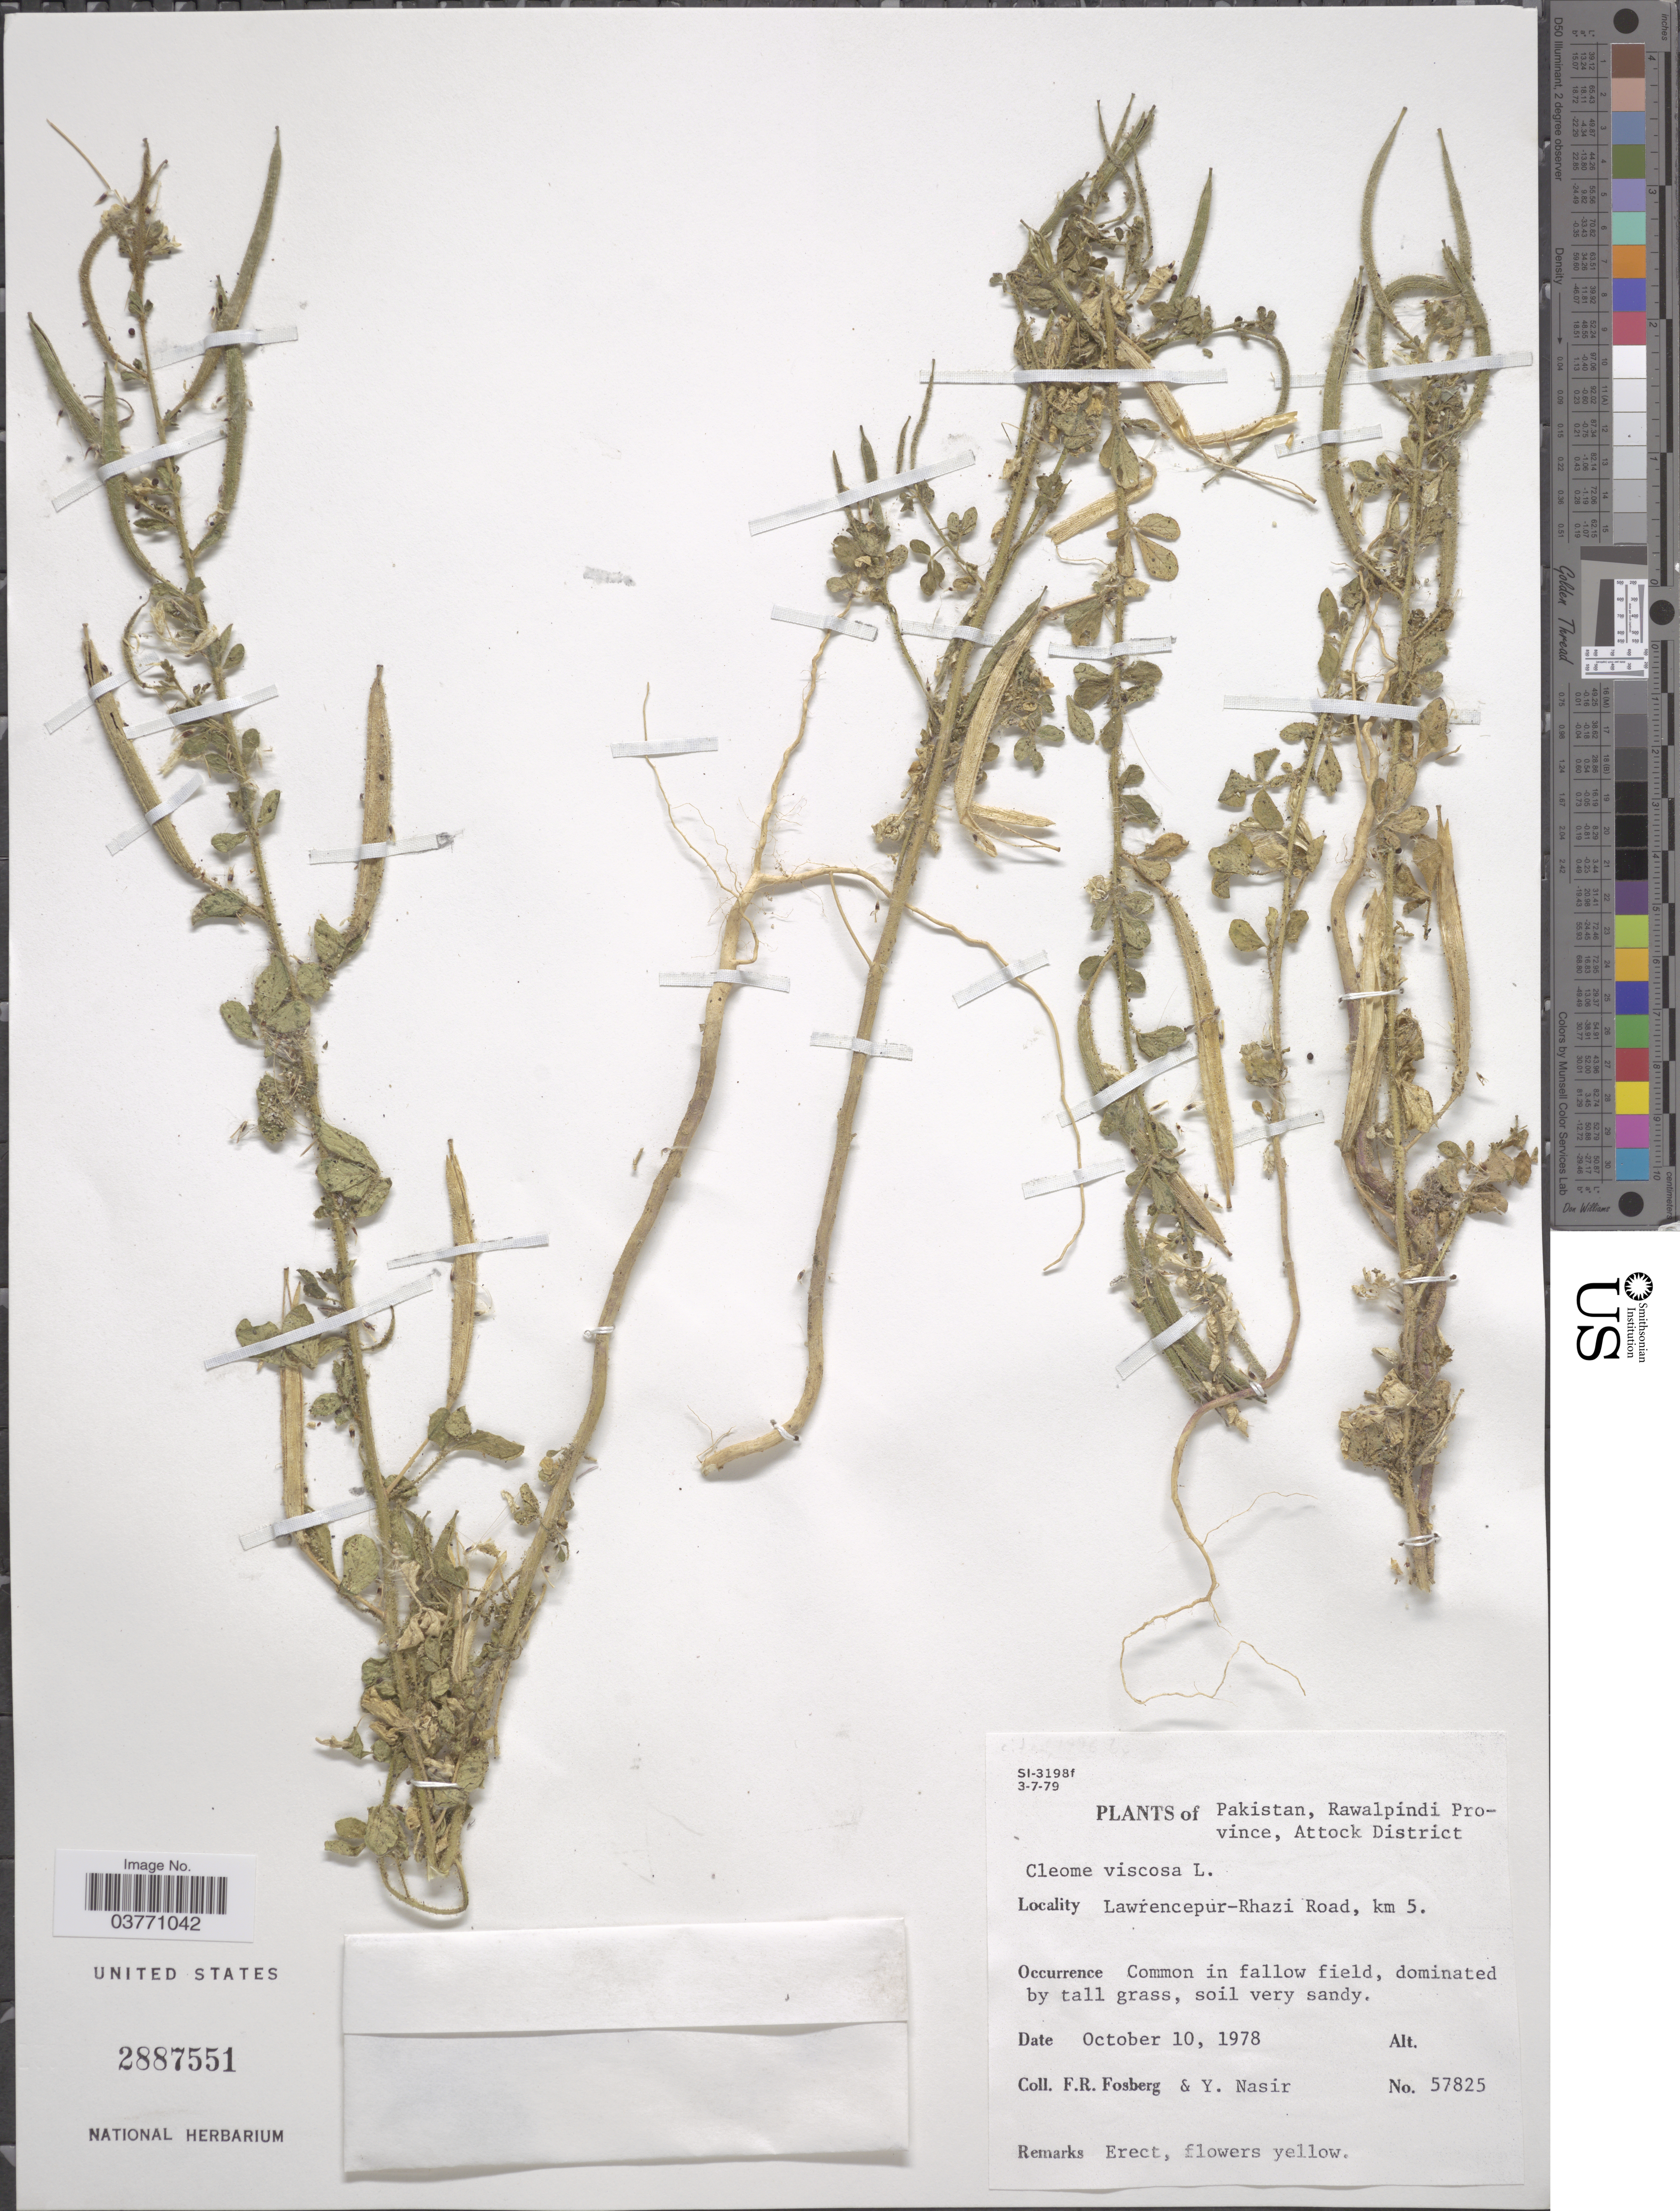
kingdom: Plantae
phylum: Tracheophyta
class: Magnoliopsida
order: Brassicales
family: Cleomaceae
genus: Arivela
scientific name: Arivela viscosa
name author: (L.) Raf.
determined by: Strong, M. T., (US), Smithsonian Institution - National Museum of Natural History (UNITED STATES)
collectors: F. R. Fosberg & Y. Nasir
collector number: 57825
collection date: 1978-10-10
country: Pakistan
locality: Rawalpindi Province, Attock District. Lawrencepur-Rhazi Road, km 5.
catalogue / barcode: US 2887551